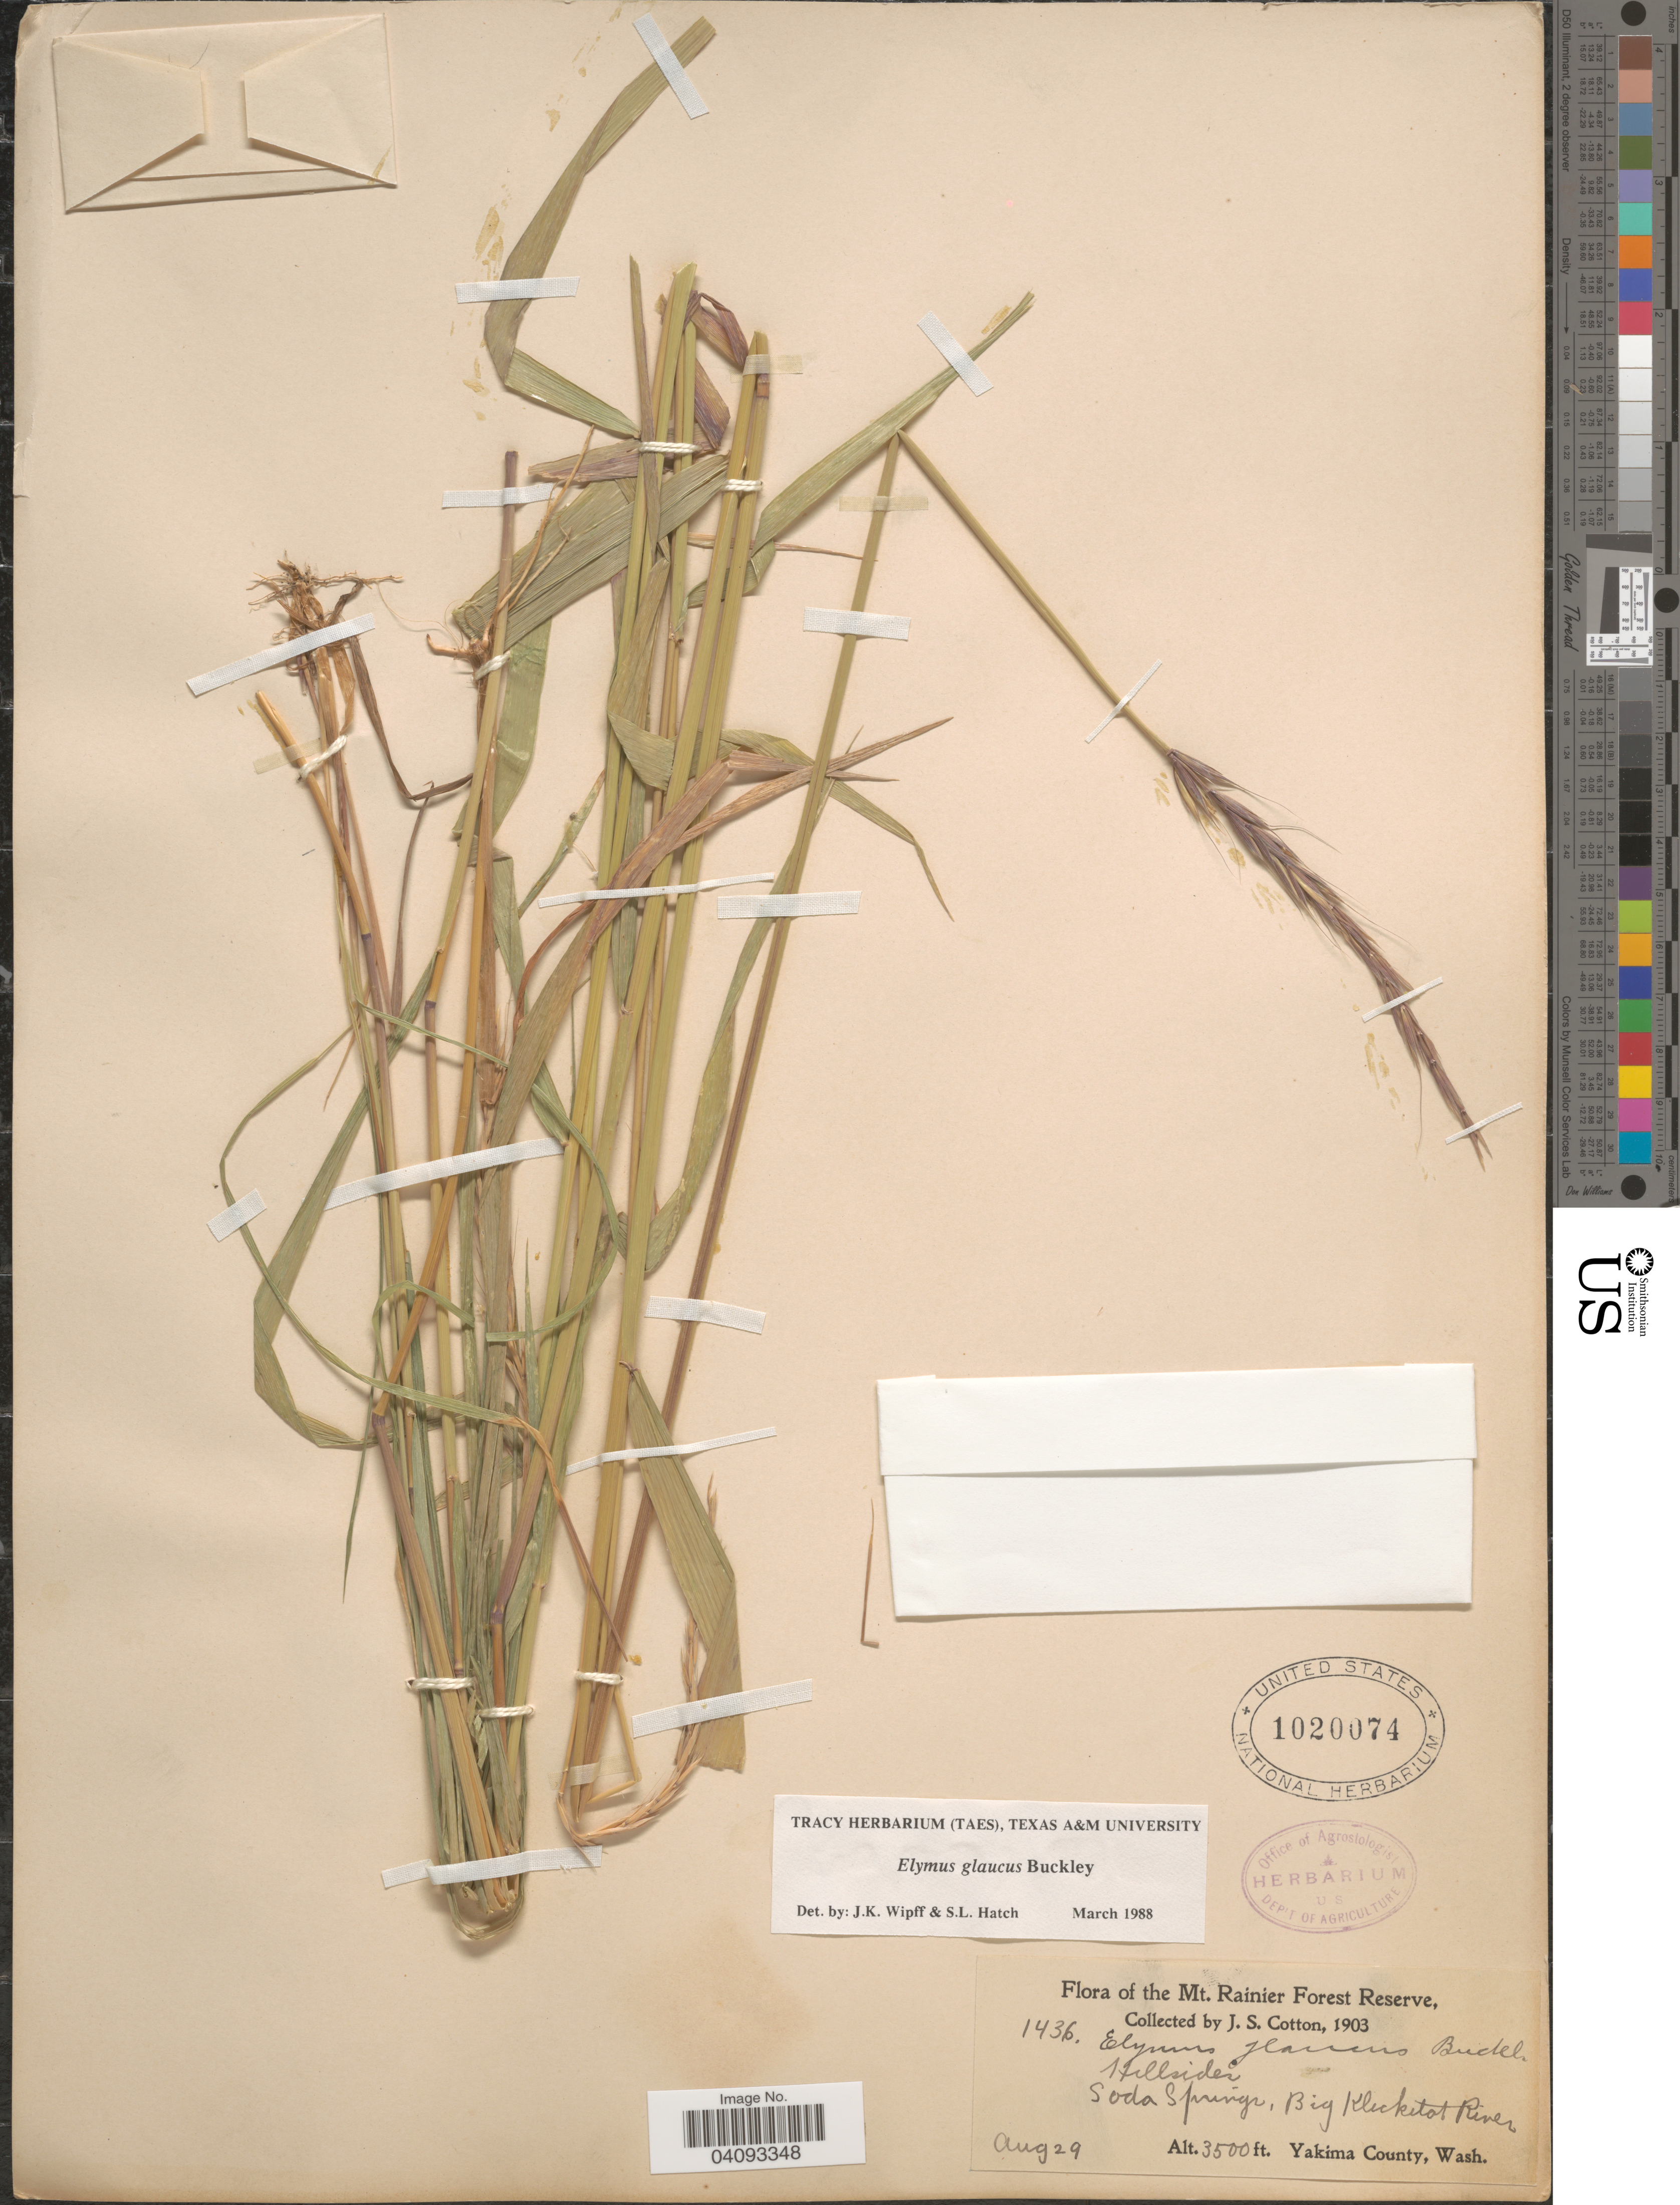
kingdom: Plantae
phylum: Tracheophyta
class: Liliopsida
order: Poales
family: Poaceae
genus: Elymus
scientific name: Elymus glaucus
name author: Buckley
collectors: J. S. Cotton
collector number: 1436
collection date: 1903-08-29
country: United States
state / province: Washington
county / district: Yakima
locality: Mt. Rainier Forest Reserve, Hillside. Soda Springs, Big Klickitat River. Yakima County.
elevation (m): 1067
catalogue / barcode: US 1020074